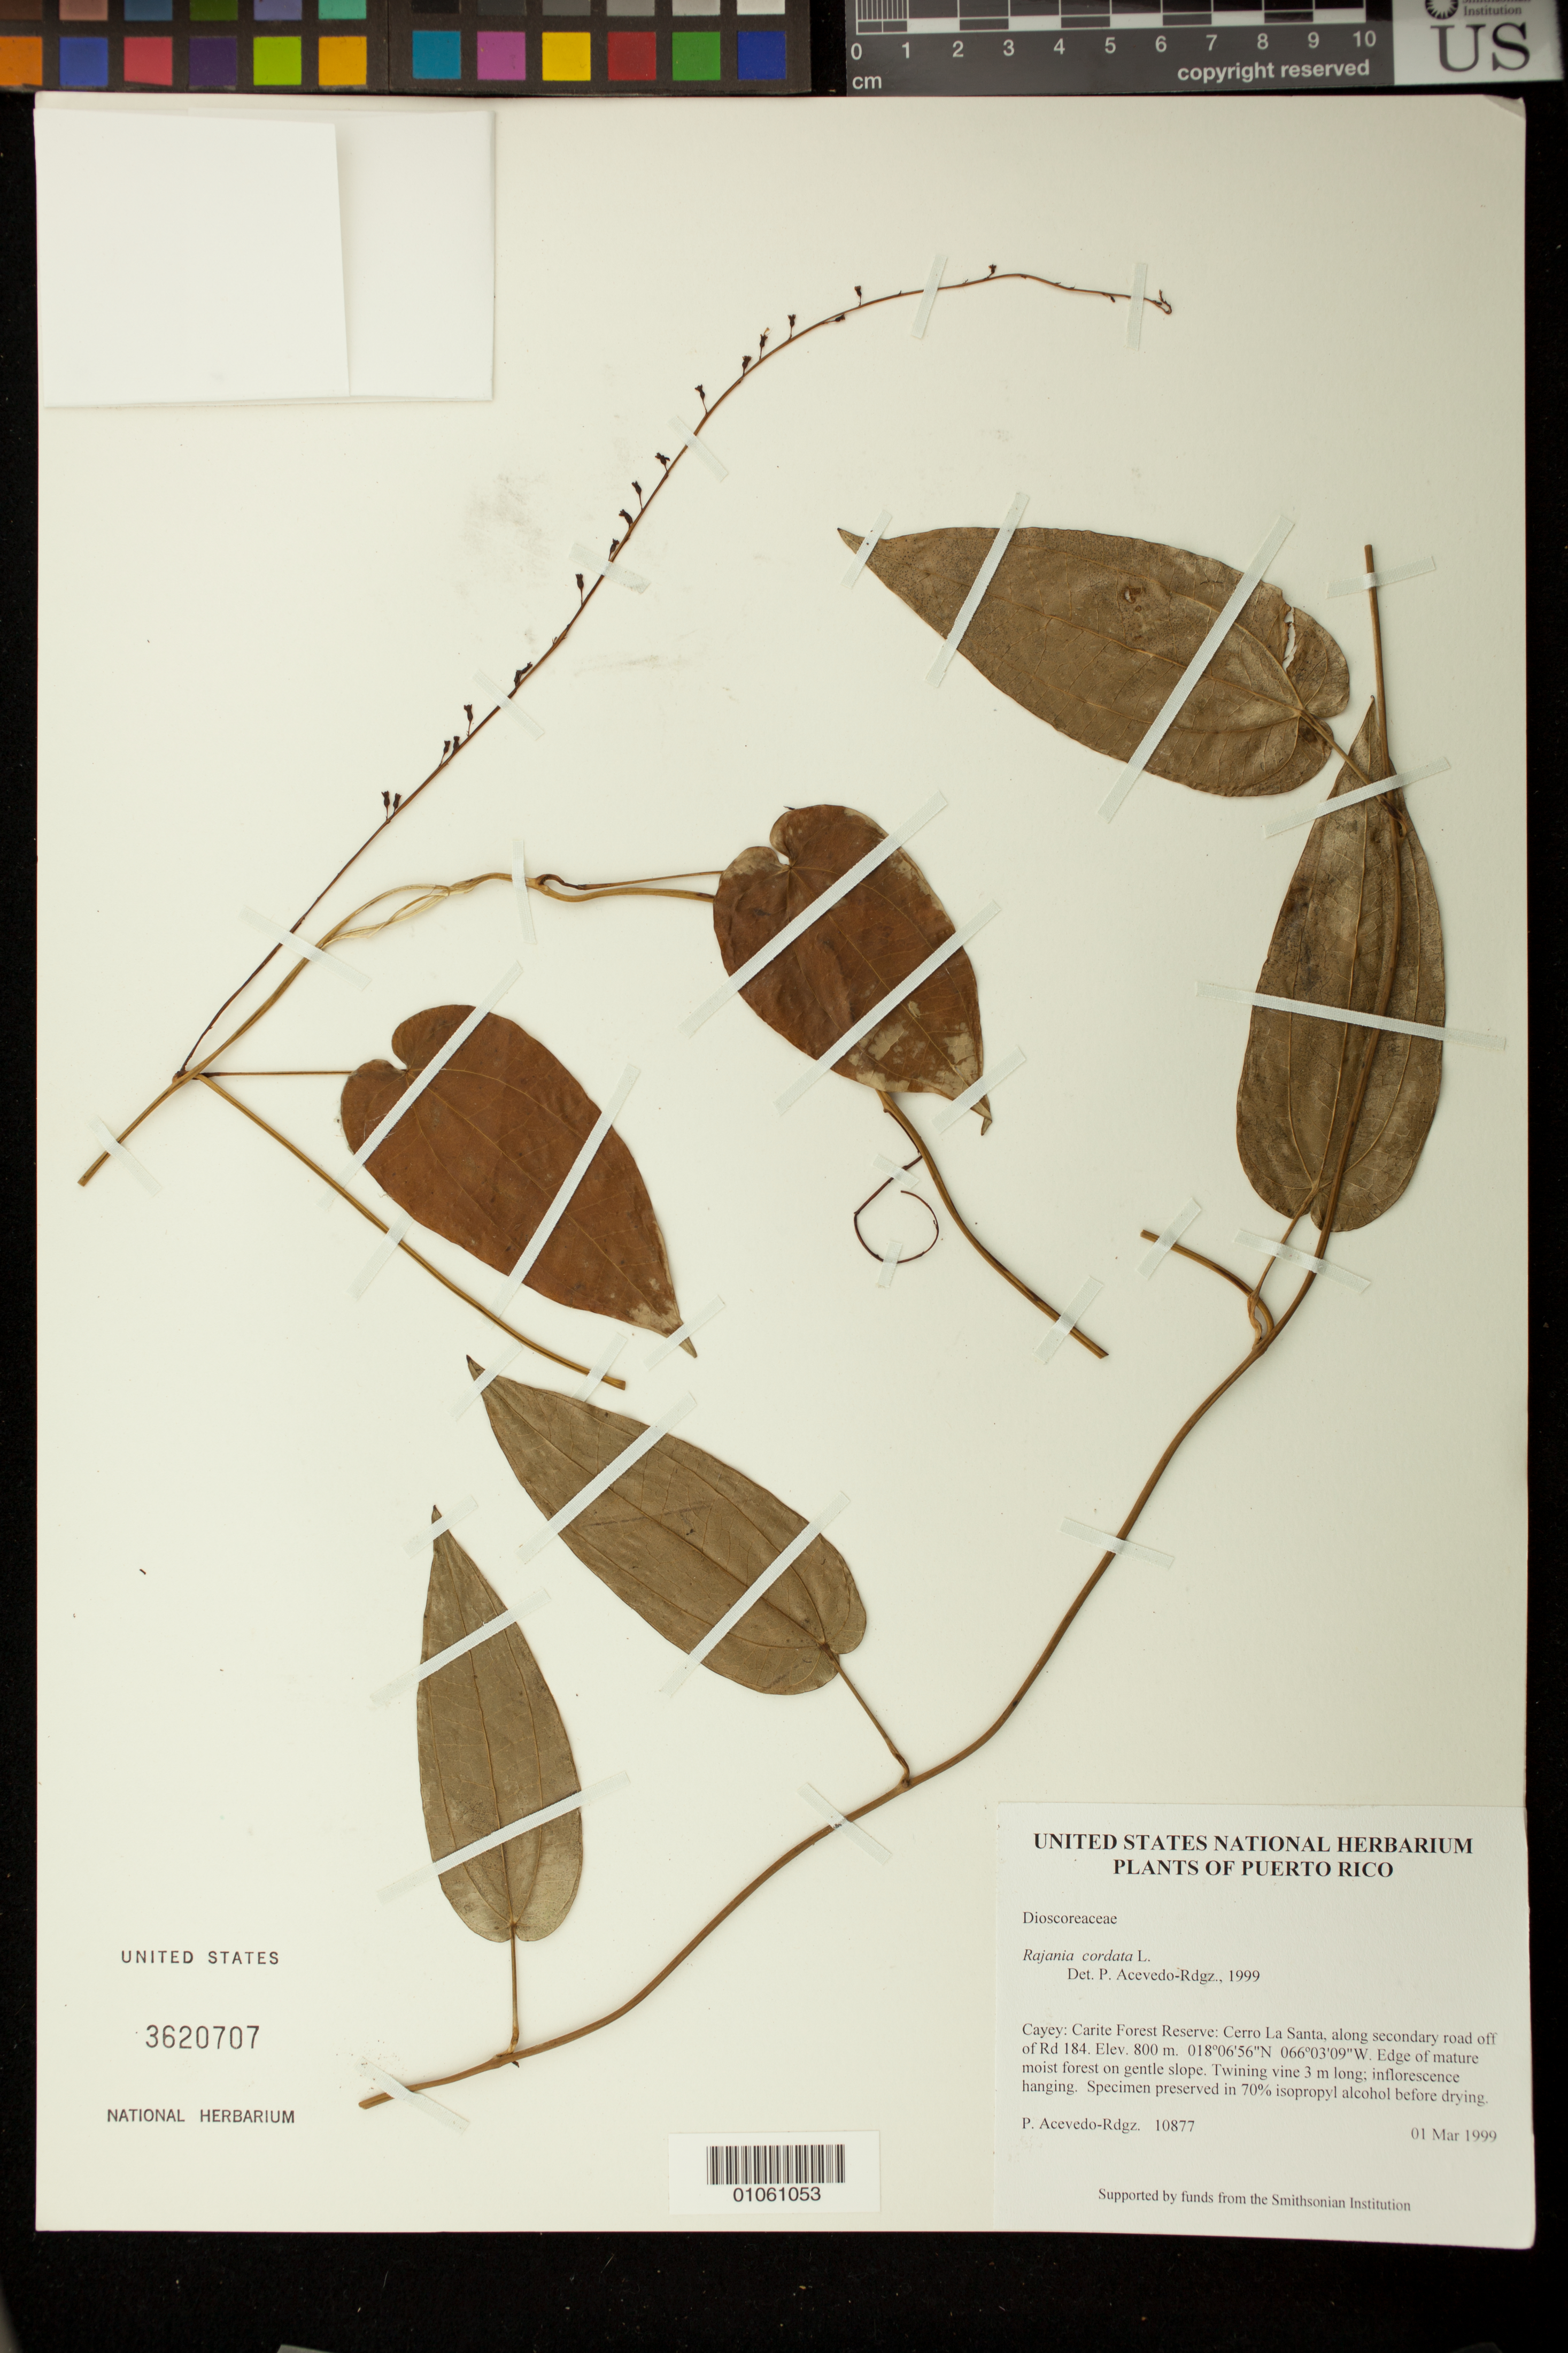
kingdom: Plantae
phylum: Tracheophyta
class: Liliopsida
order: Dioscoreales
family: Dioscoreaceae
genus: Dioscorea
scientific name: Dioscorea cordata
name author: (L.) Raz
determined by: Strong, M. T., (US), Smithsonian Institution - National Museum of Natural History (UNITED STATES)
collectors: P. Acevedo-Rodr.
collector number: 10877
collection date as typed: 01 Mar 1999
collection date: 1999-03-01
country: Puerto Rico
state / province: San Lorenzo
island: Puerto Rico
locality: Cayey: Carite Forest Reserve: Cerro La Santa, along secondary road off of Rd 184.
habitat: Edge of mature moist forest on gentle slope.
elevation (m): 800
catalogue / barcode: US 3620707